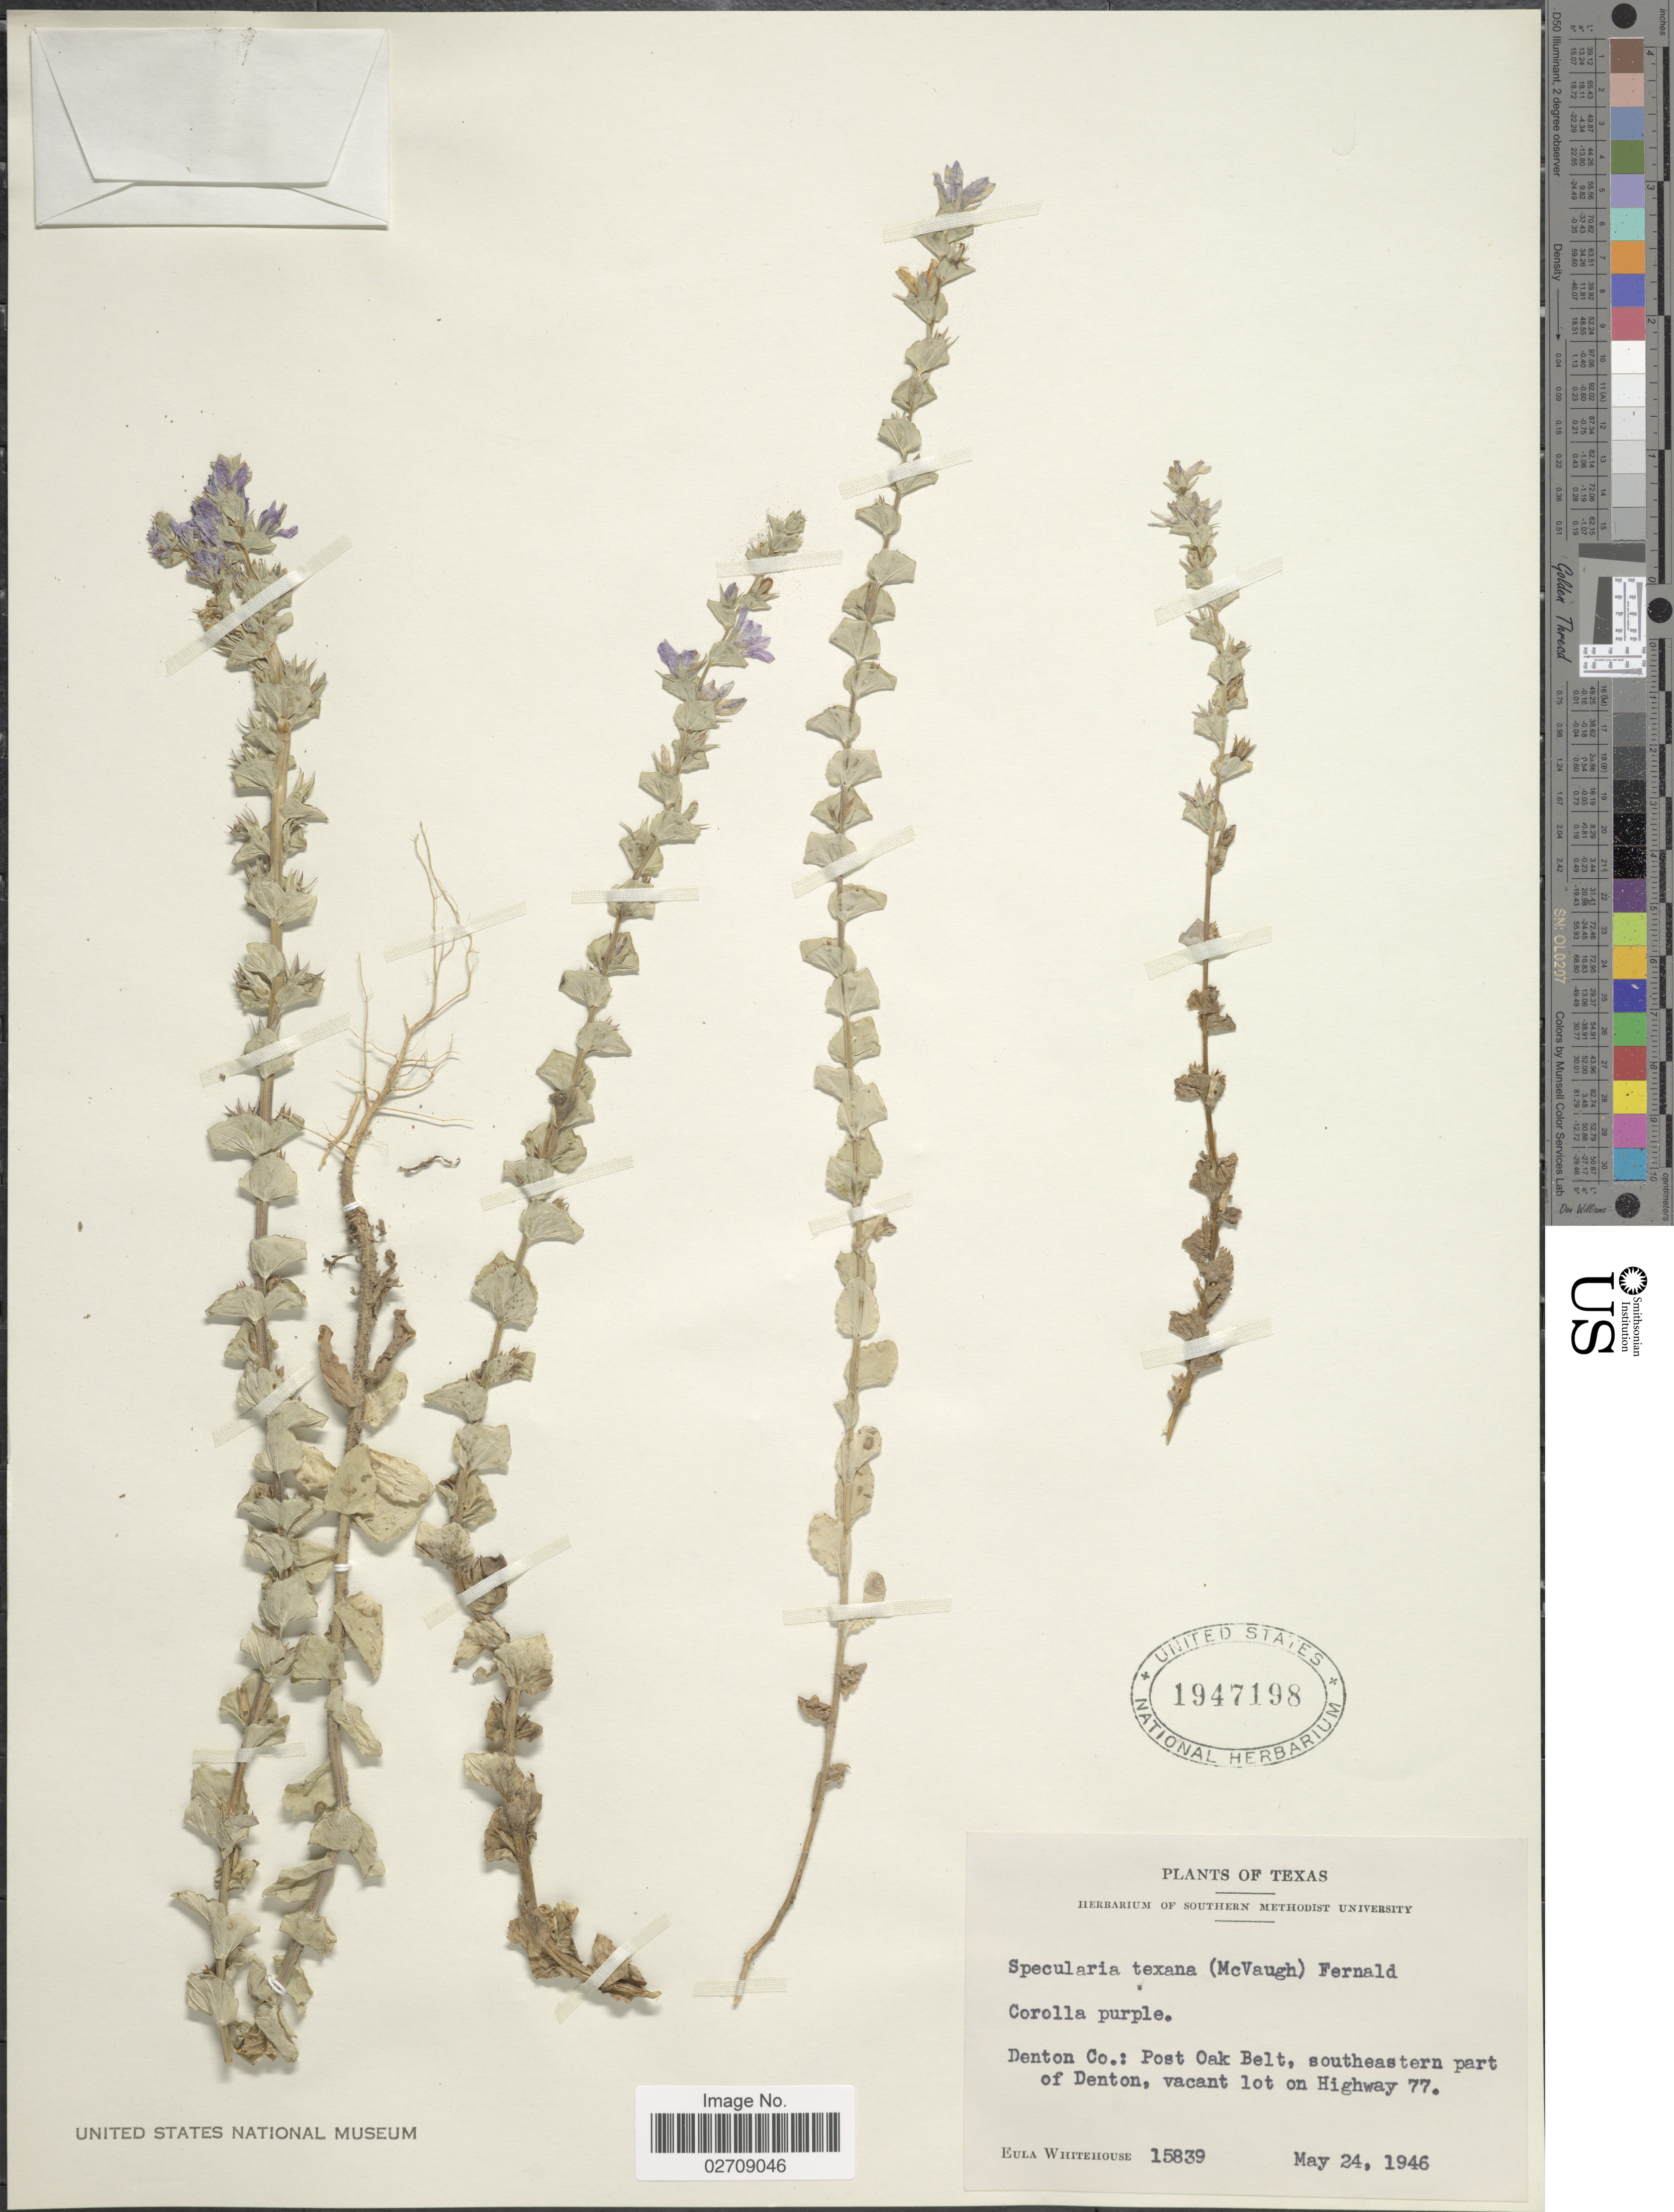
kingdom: Plantae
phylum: Tracheophyta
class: Magnoliopsida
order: Asterales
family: Campanulaceae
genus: Triodanis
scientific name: Triodanis texana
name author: McVaugh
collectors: E. Whitehouse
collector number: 15839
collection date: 1946-05-24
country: United States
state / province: Texas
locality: Denton Co.: Post Oak Belt, southeastern oart of Denton, vacant lot on Highway 77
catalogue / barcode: US 1947198